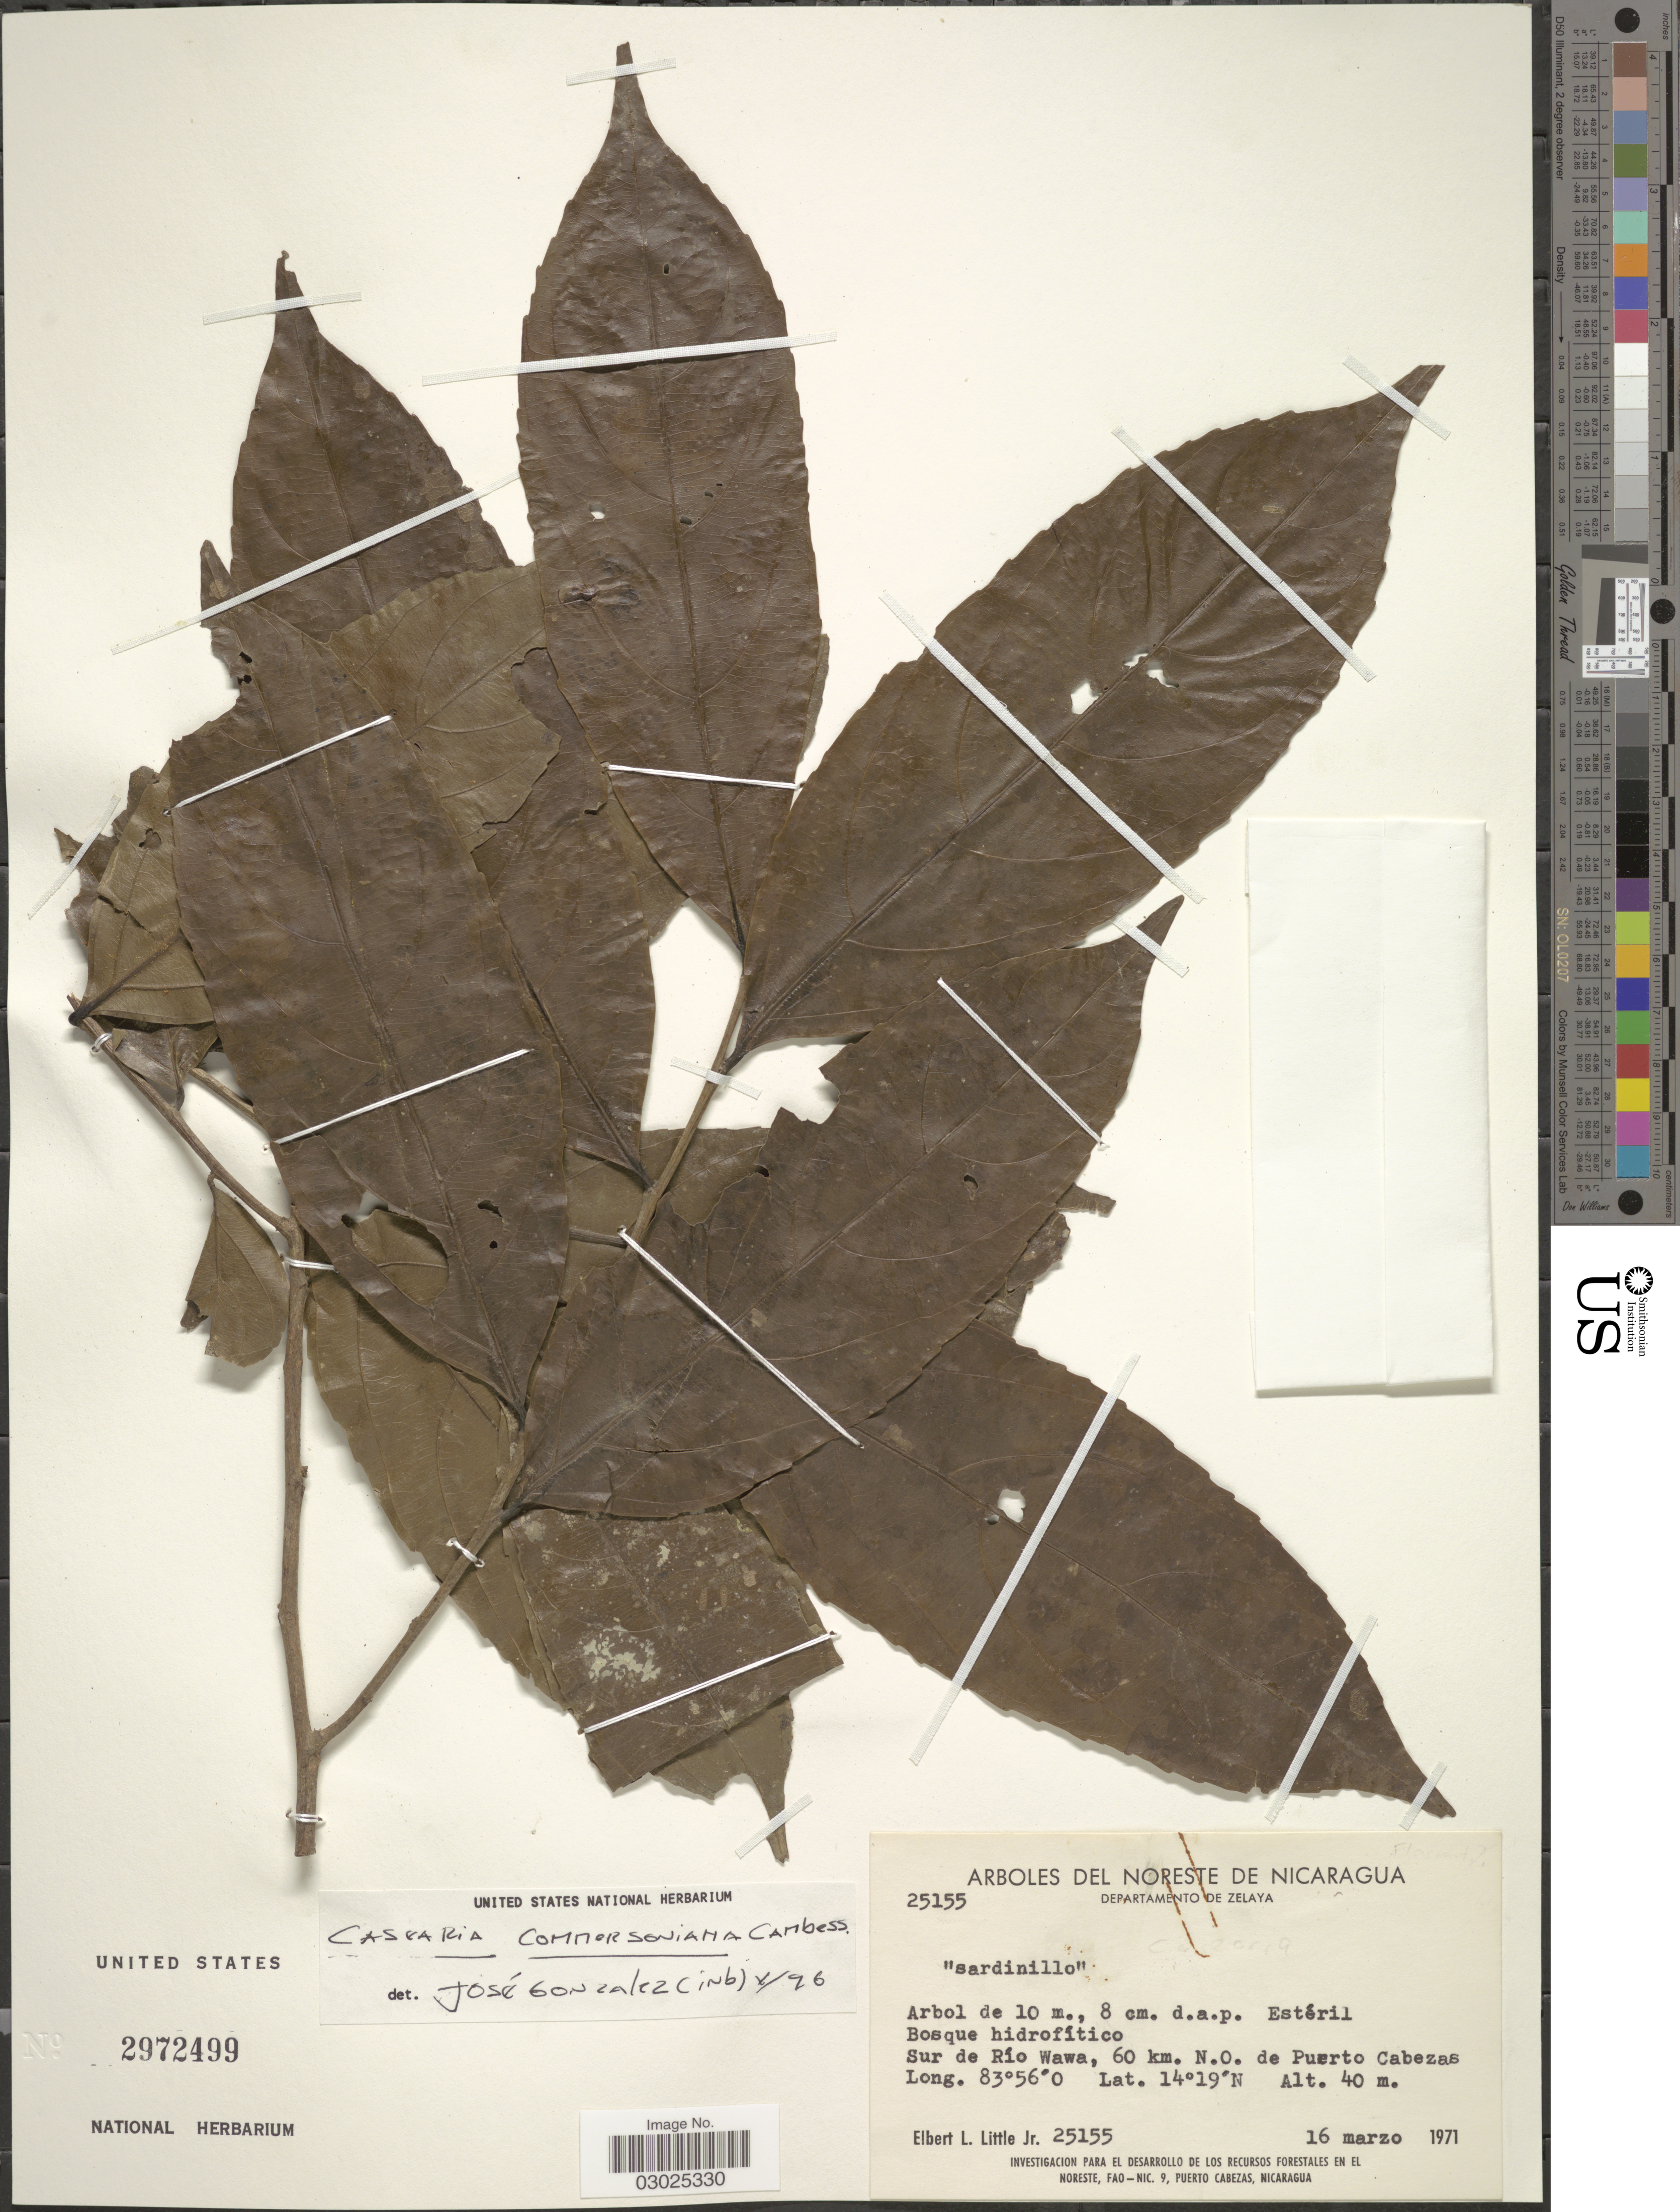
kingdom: Plantae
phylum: Tracheophyta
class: Magnoliopsida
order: Malpighiales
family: Salicaceae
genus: Piparea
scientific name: Piparea dentata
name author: Aubl.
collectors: E. L. Little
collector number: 25155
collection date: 1971-03-16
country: Nicaragua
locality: Noreste de Nicaragua. Departamento de Zelaya. Sur de Río Wawa, 69 km. N.O. de Puerto Cabezas.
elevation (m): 40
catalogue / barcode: US 2972499